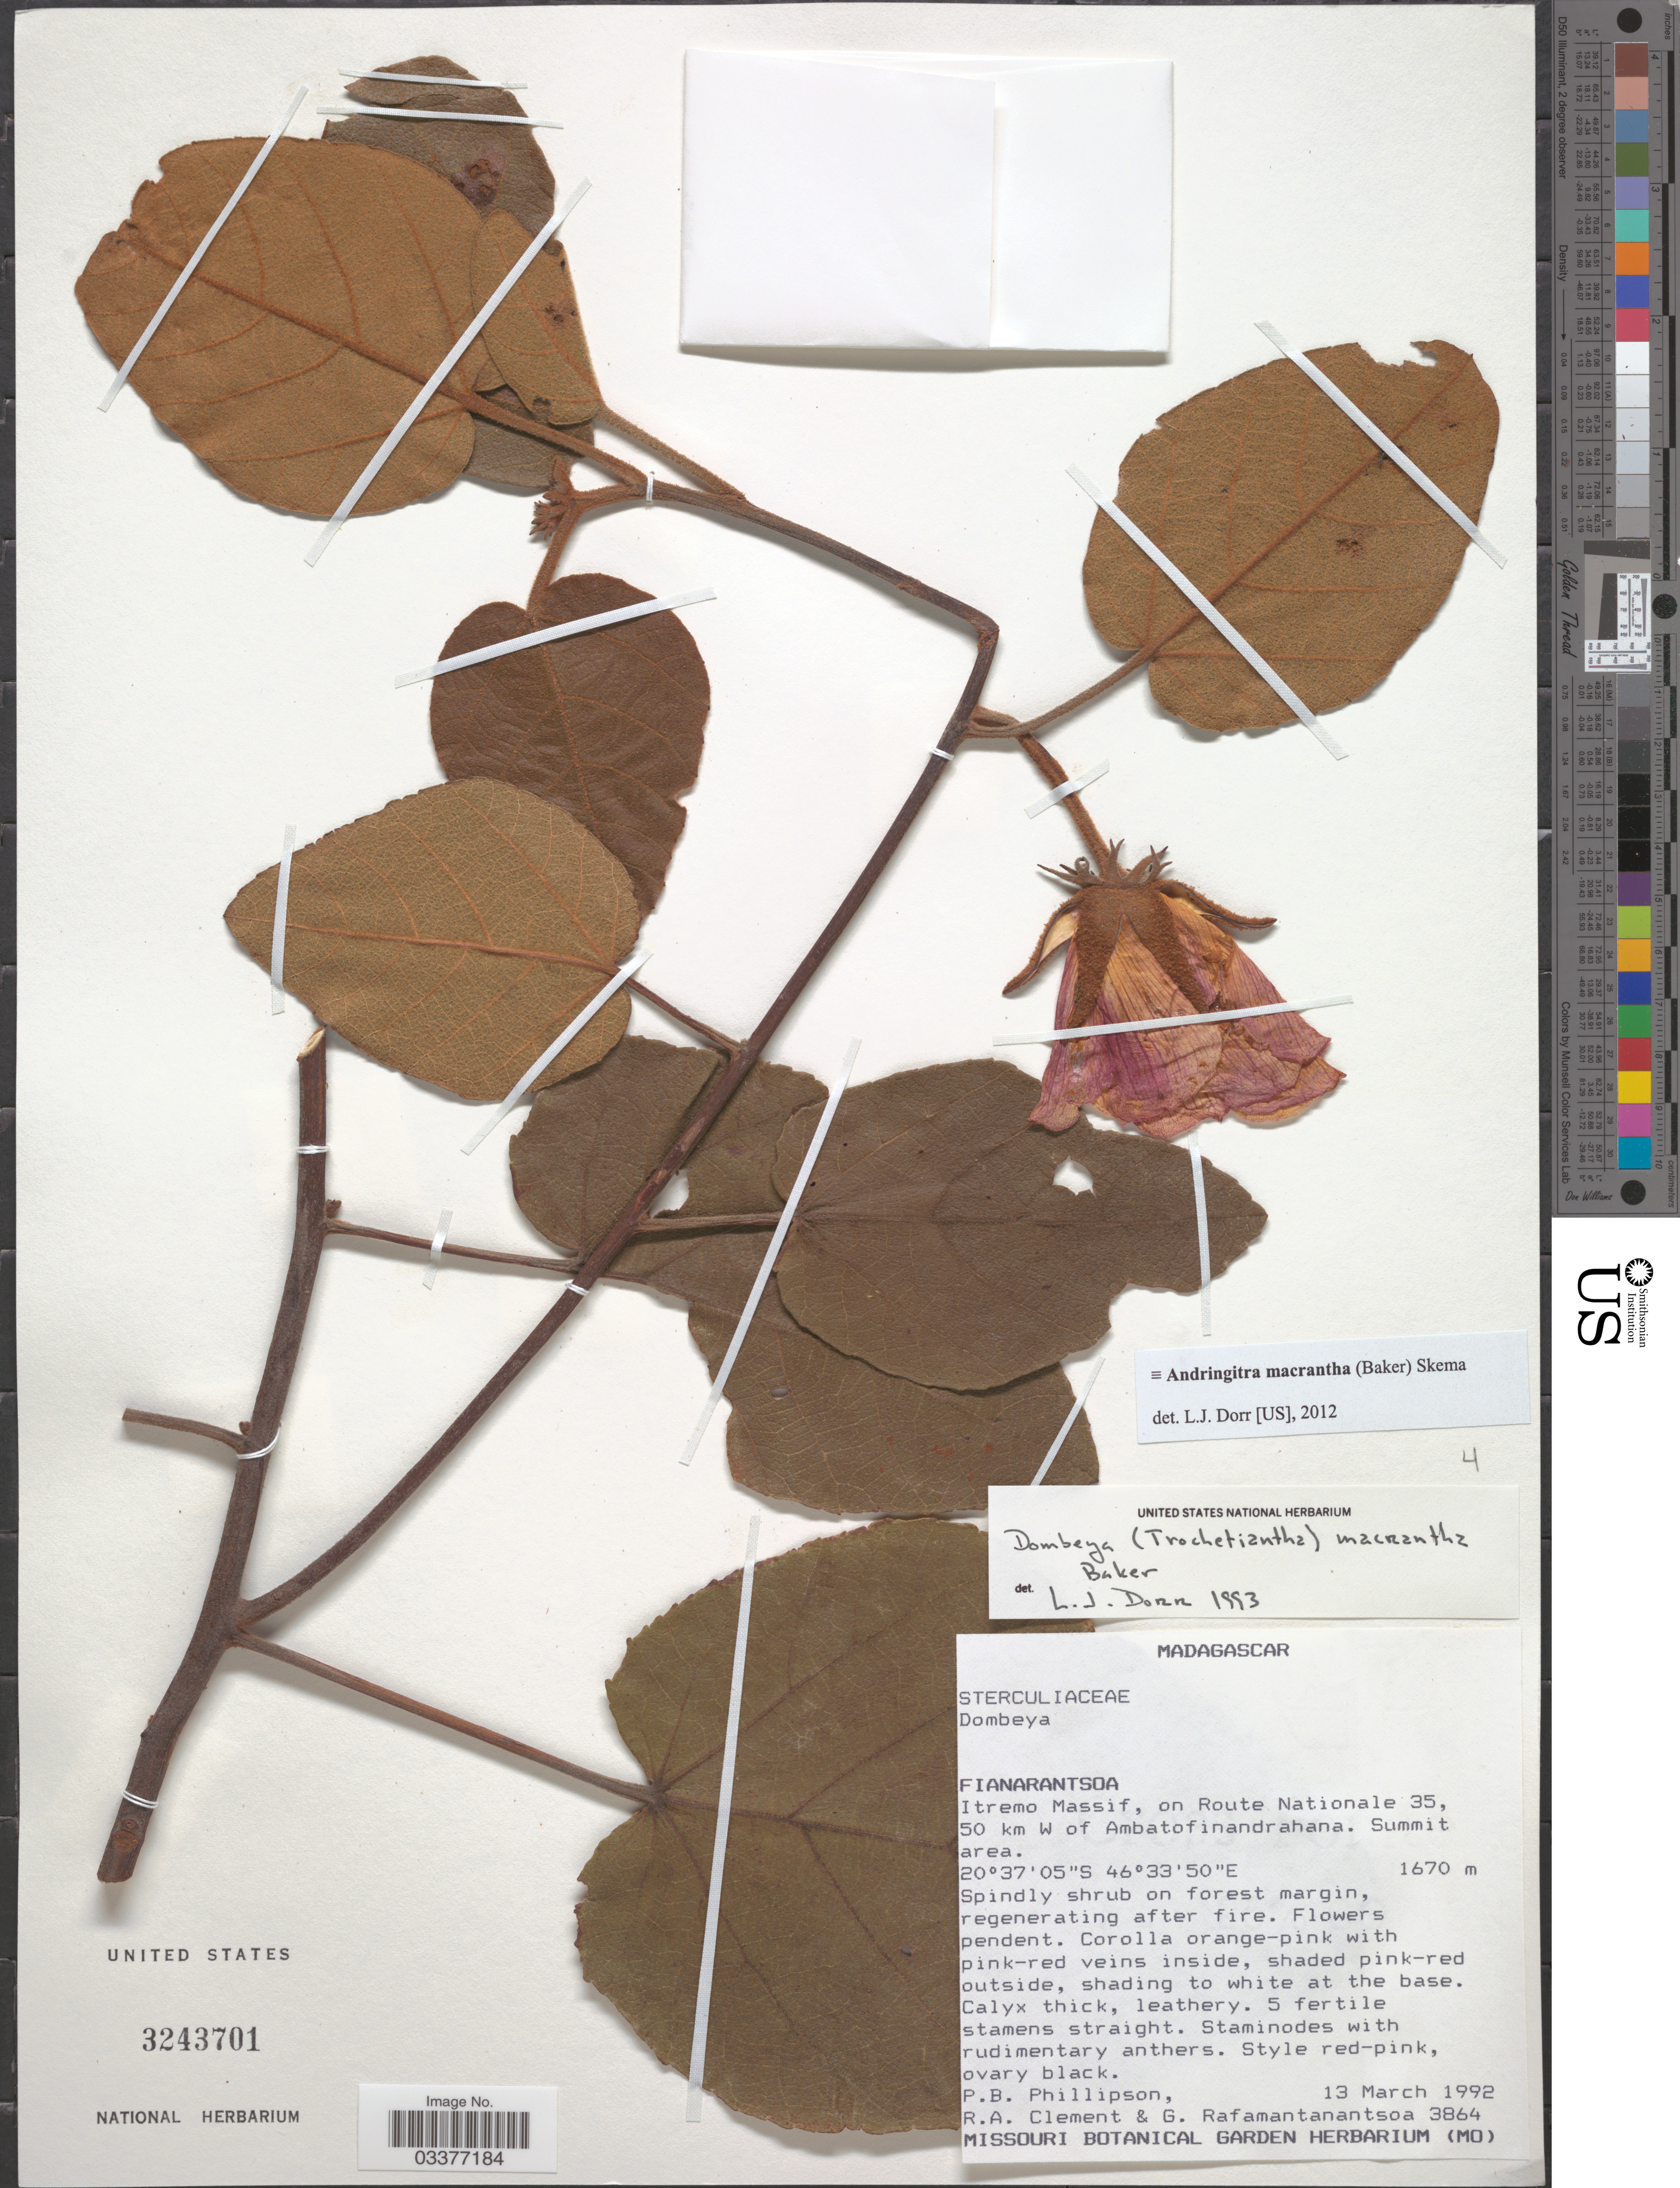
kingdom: Plantae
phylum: Tracheophyta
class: Magnoliopsida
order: Malvales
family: Malvaceae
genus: Andringitra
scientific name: Andringitra macrantha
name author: (Baker) Skema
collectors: P. B. Phillipson, R. A.Clement & G. Rafamantanantsoa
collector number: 3864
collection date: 1992-03-13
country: Madagascar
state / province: Amoron'i Mania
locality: Itremo Massif, on Route Nationale 35, 50 km W of Ambatofinandrahana.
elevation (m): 1670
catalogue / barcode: US 3243701